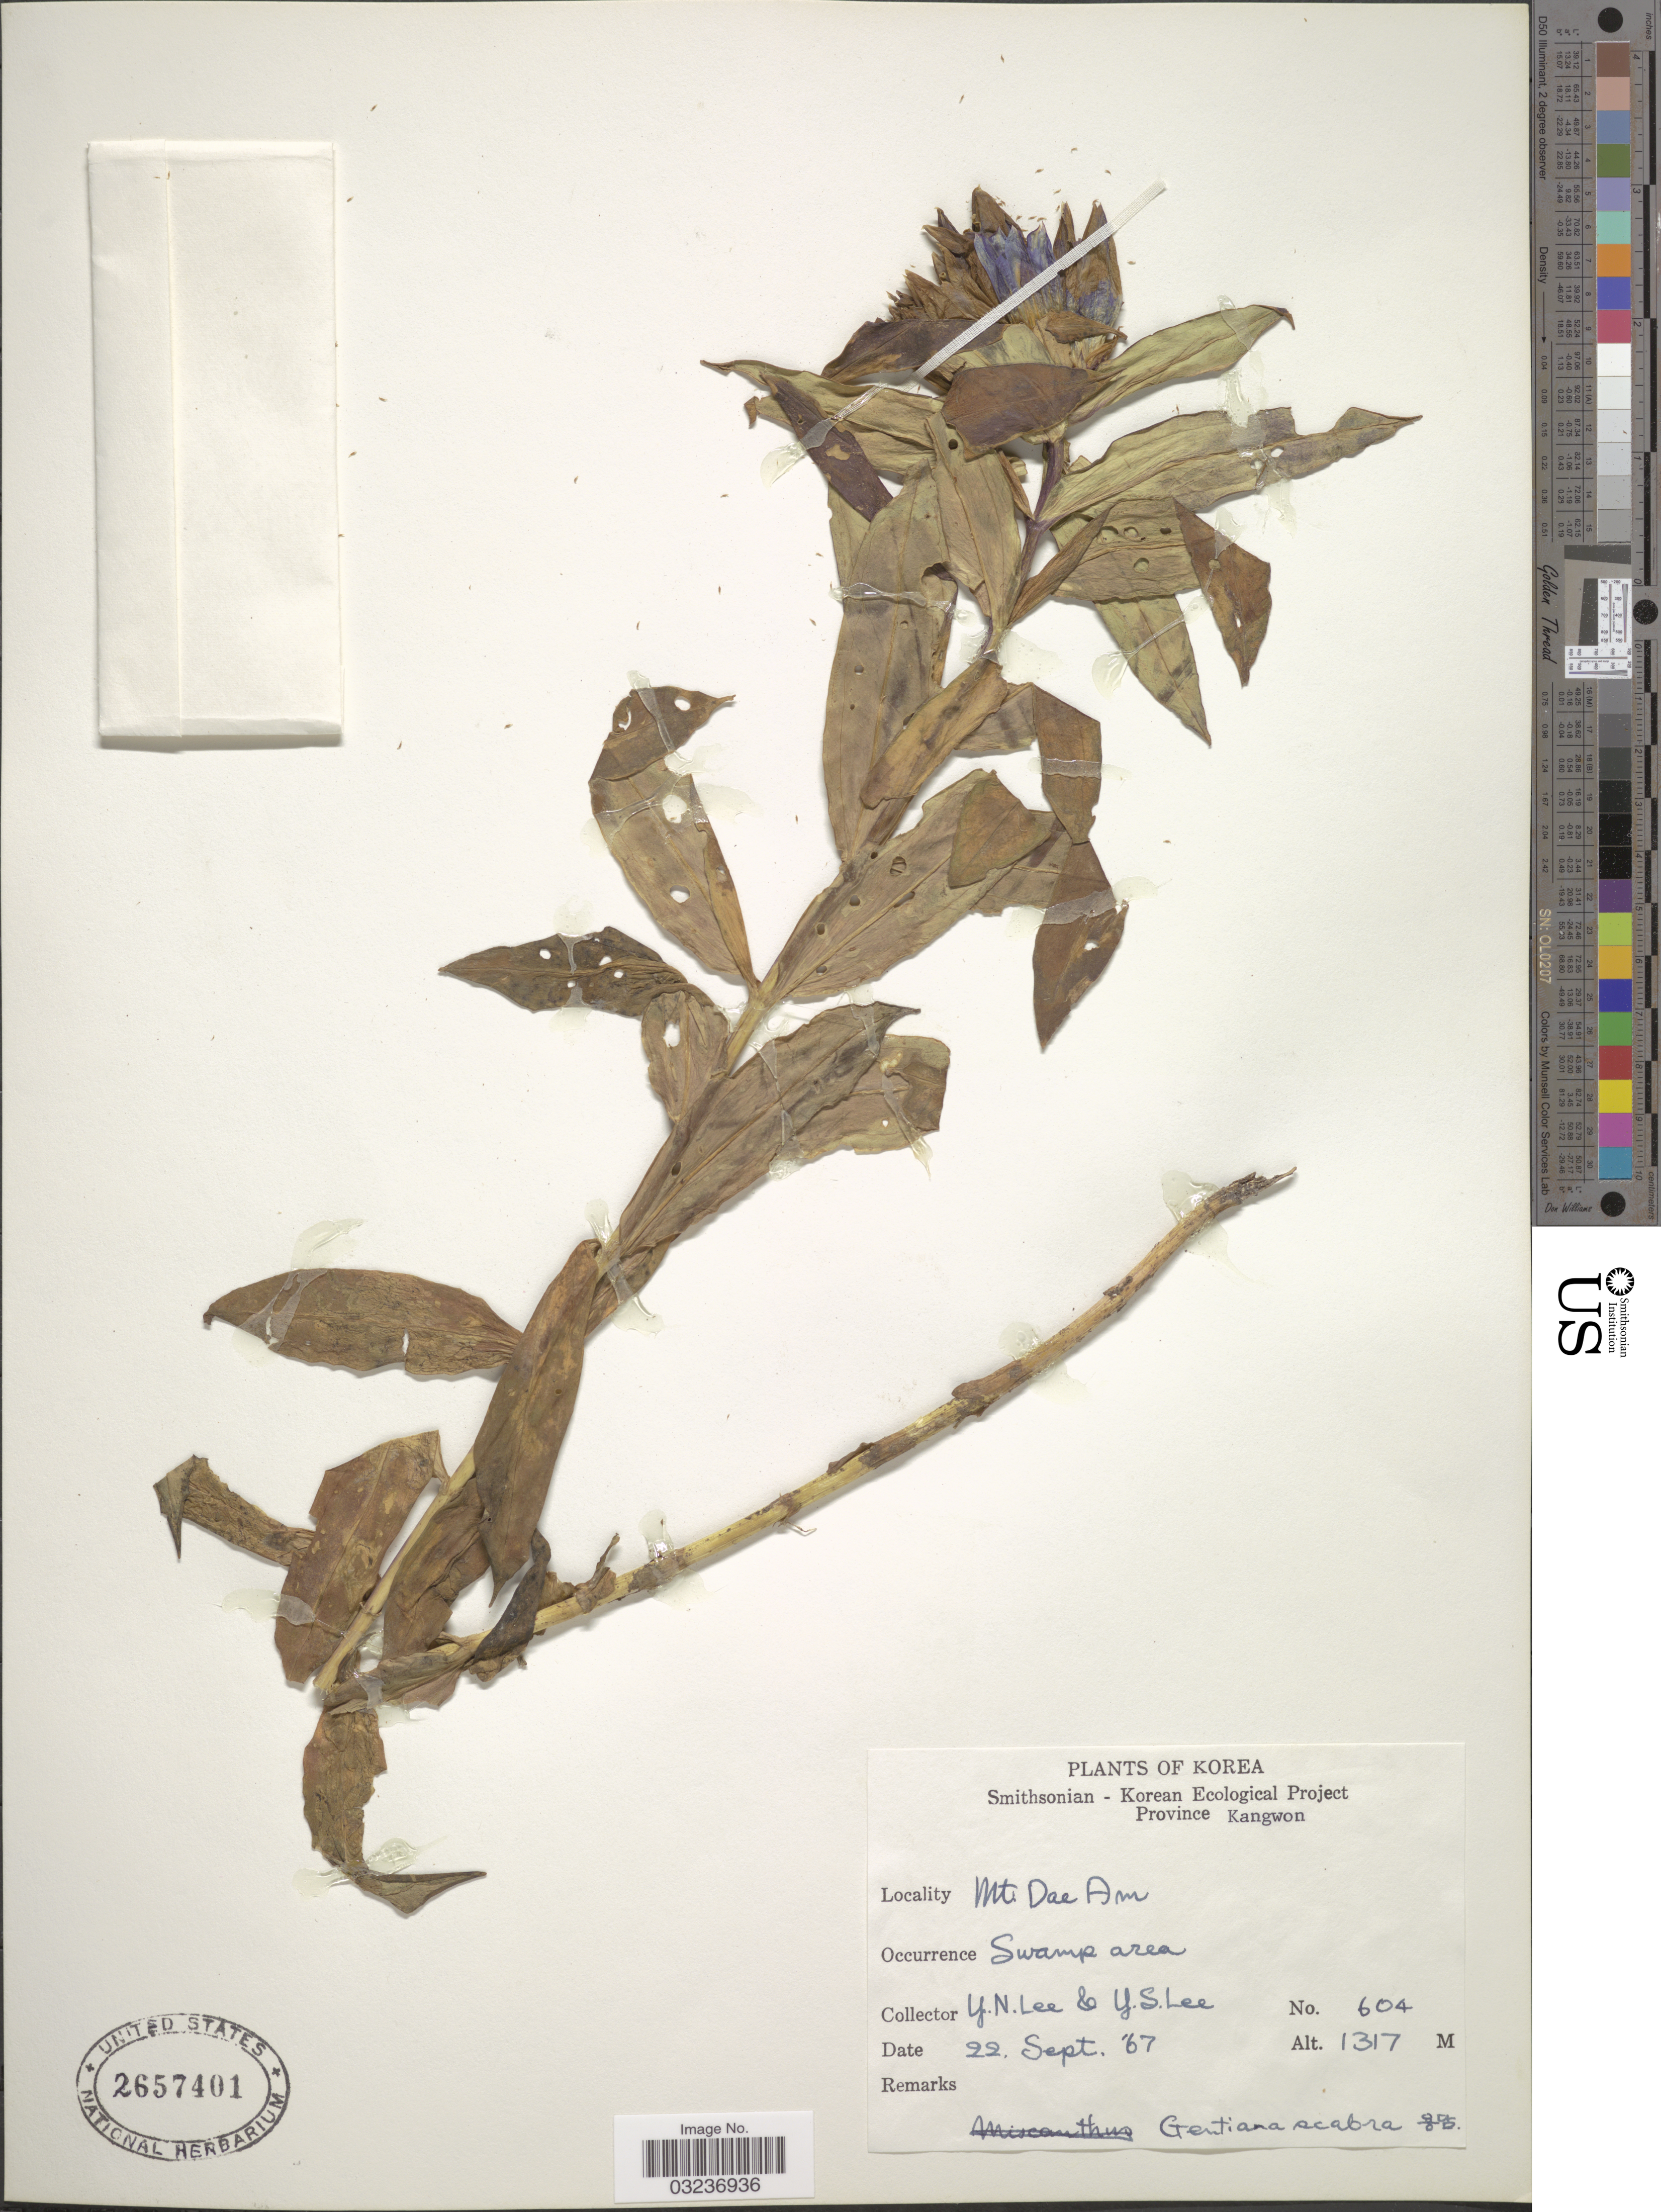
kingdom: Plantae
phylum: Tracheophyta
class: Magnoliopsida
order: Gentianales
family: Gentianaceae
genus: Gentiana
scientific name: Gentiana scabra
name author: Bunge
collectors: Y. N. Lee & Y. S. Lee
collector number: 604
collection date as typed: Transcribed d/m/y: 22/7/67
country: South Korea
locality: Province Kangwon, Mt. Dae Am, Swamp area.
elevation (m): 1317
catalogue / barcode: US 2657401